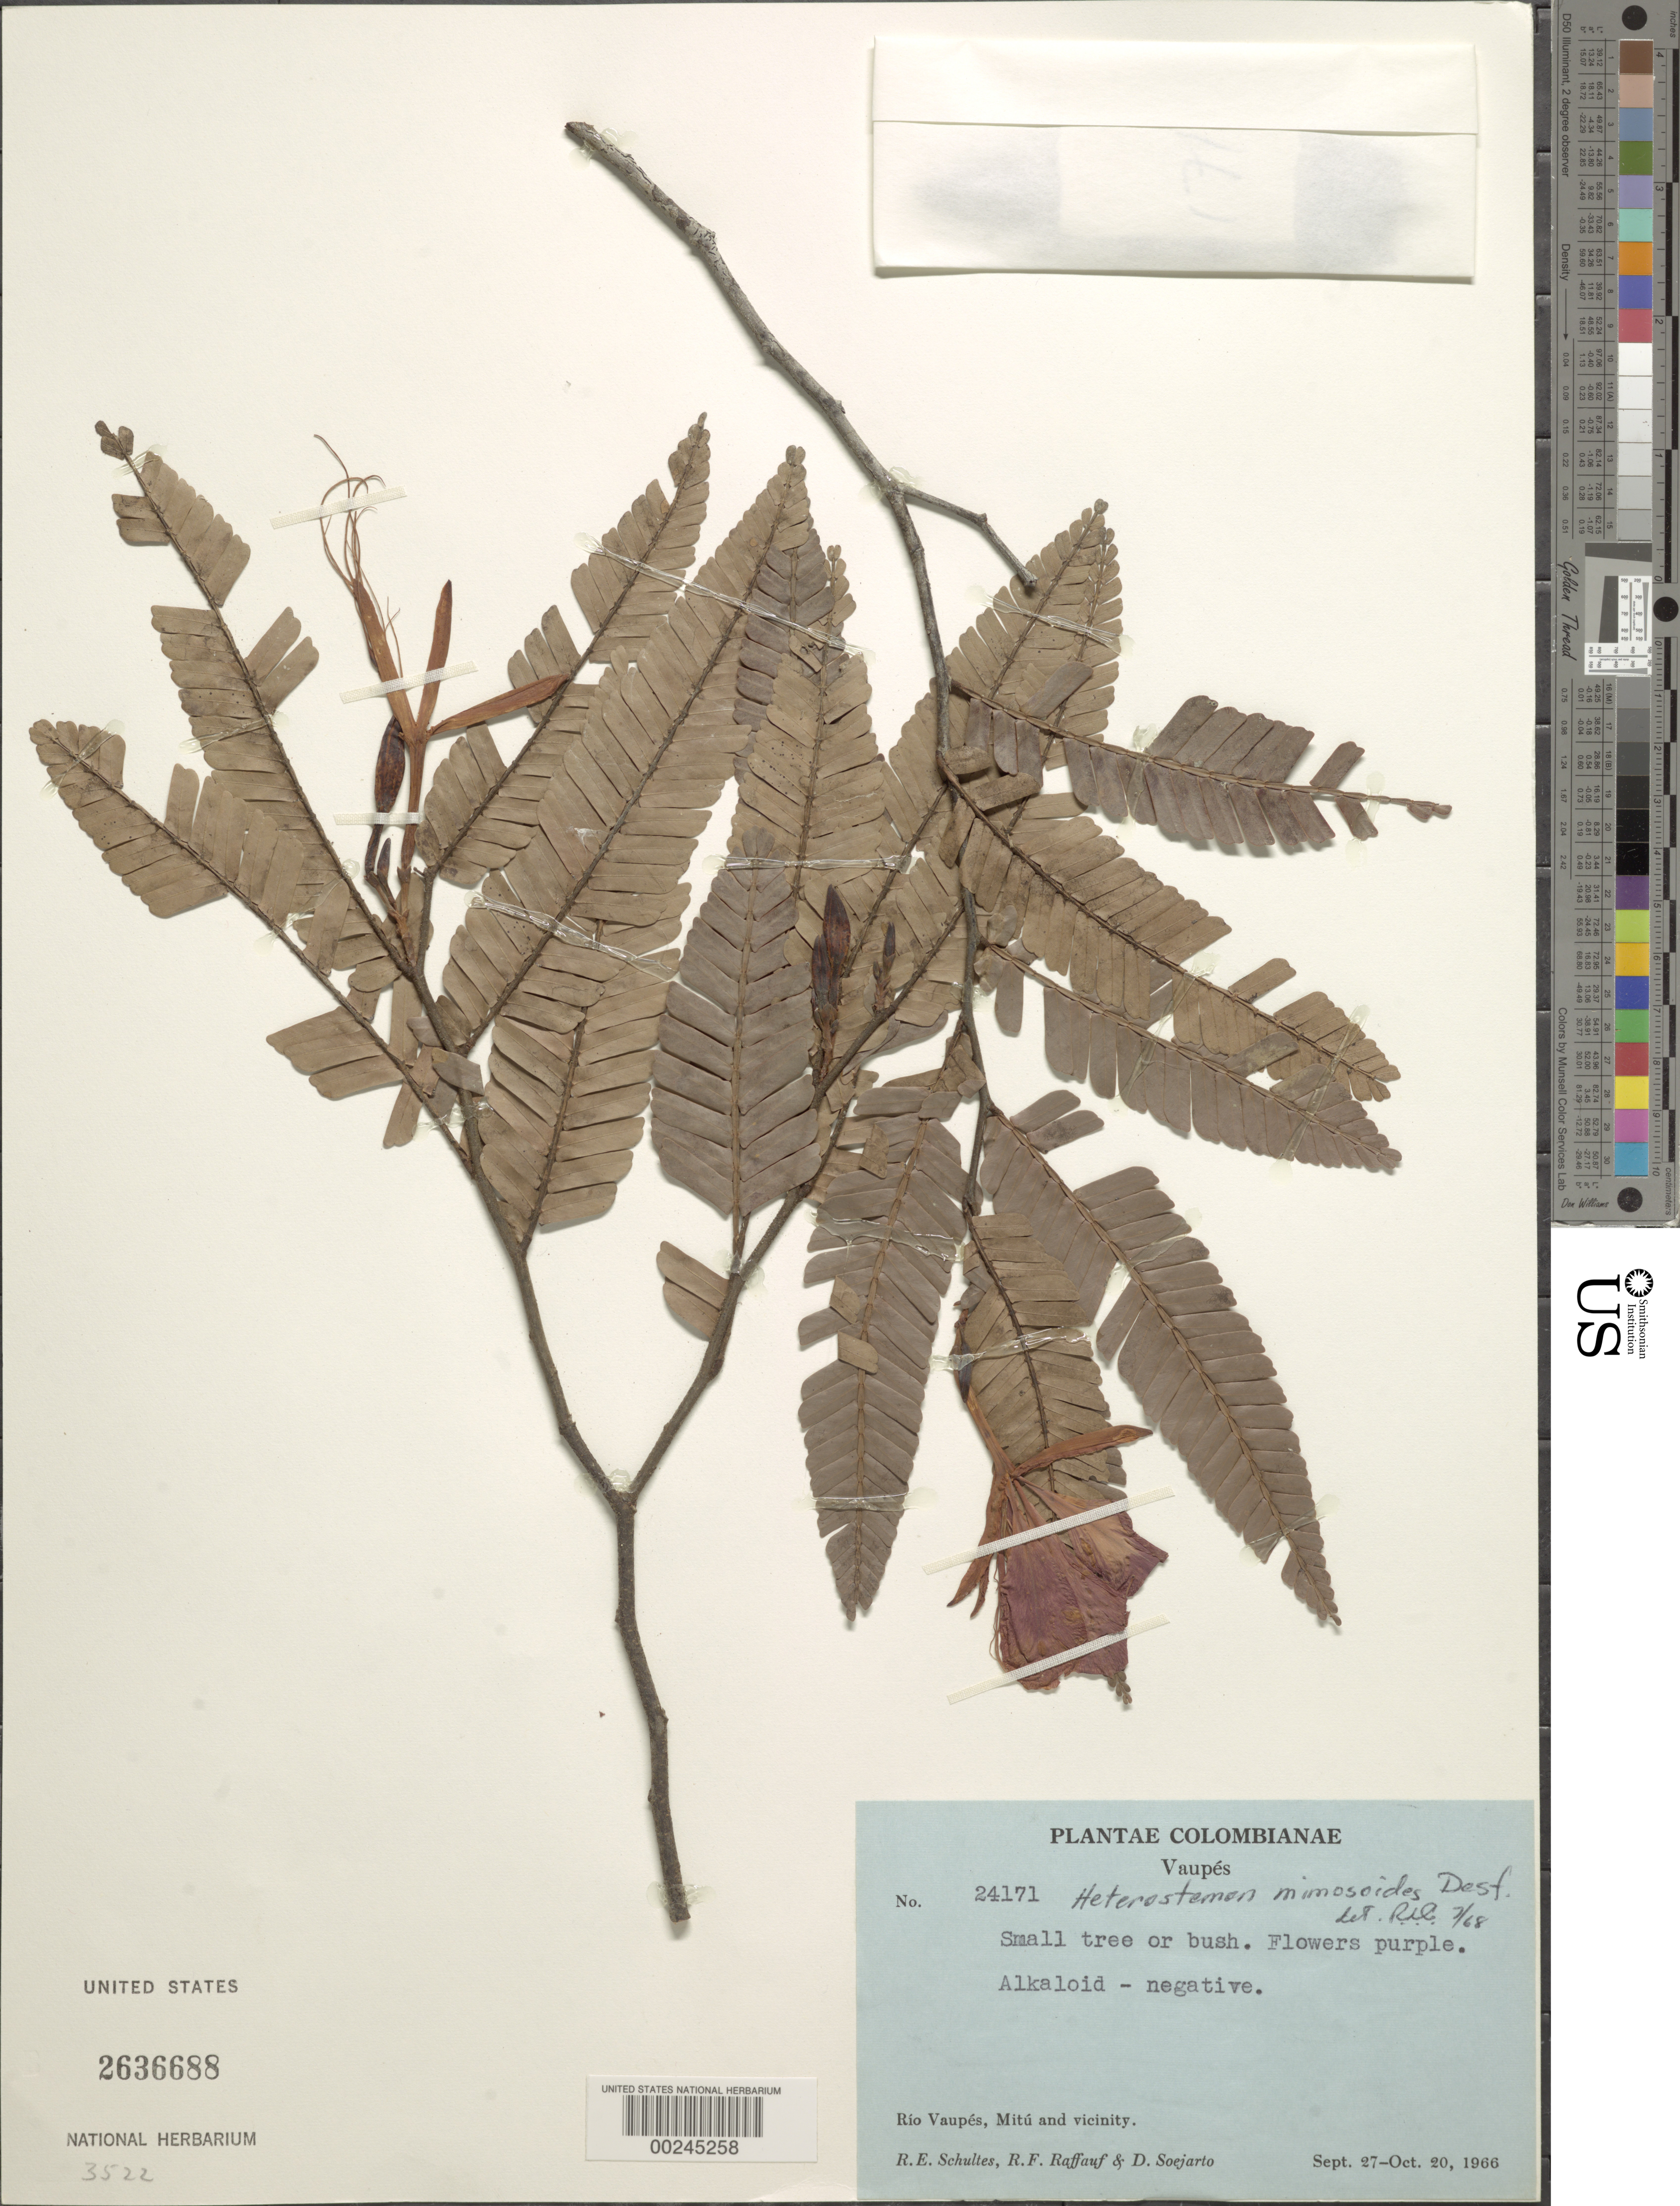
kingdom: Plantae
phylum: Tracheophyta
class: Magnoliopsida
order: Fabales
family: Fabaceae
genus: Heterostemon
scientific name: Heterostemon mimosoides var. mimosoides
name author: Desf.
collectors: R. E. Schultes, R. Raffauf & D. D. Soejarto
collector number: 24171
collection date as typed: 27 Sep 1966 to 20 Oct 1966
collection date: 1966-09-27/1966-10-20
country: Colombia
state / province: Vaupés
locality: Rio Vaupes, Mitu and vicinity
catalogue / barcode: US 2636688